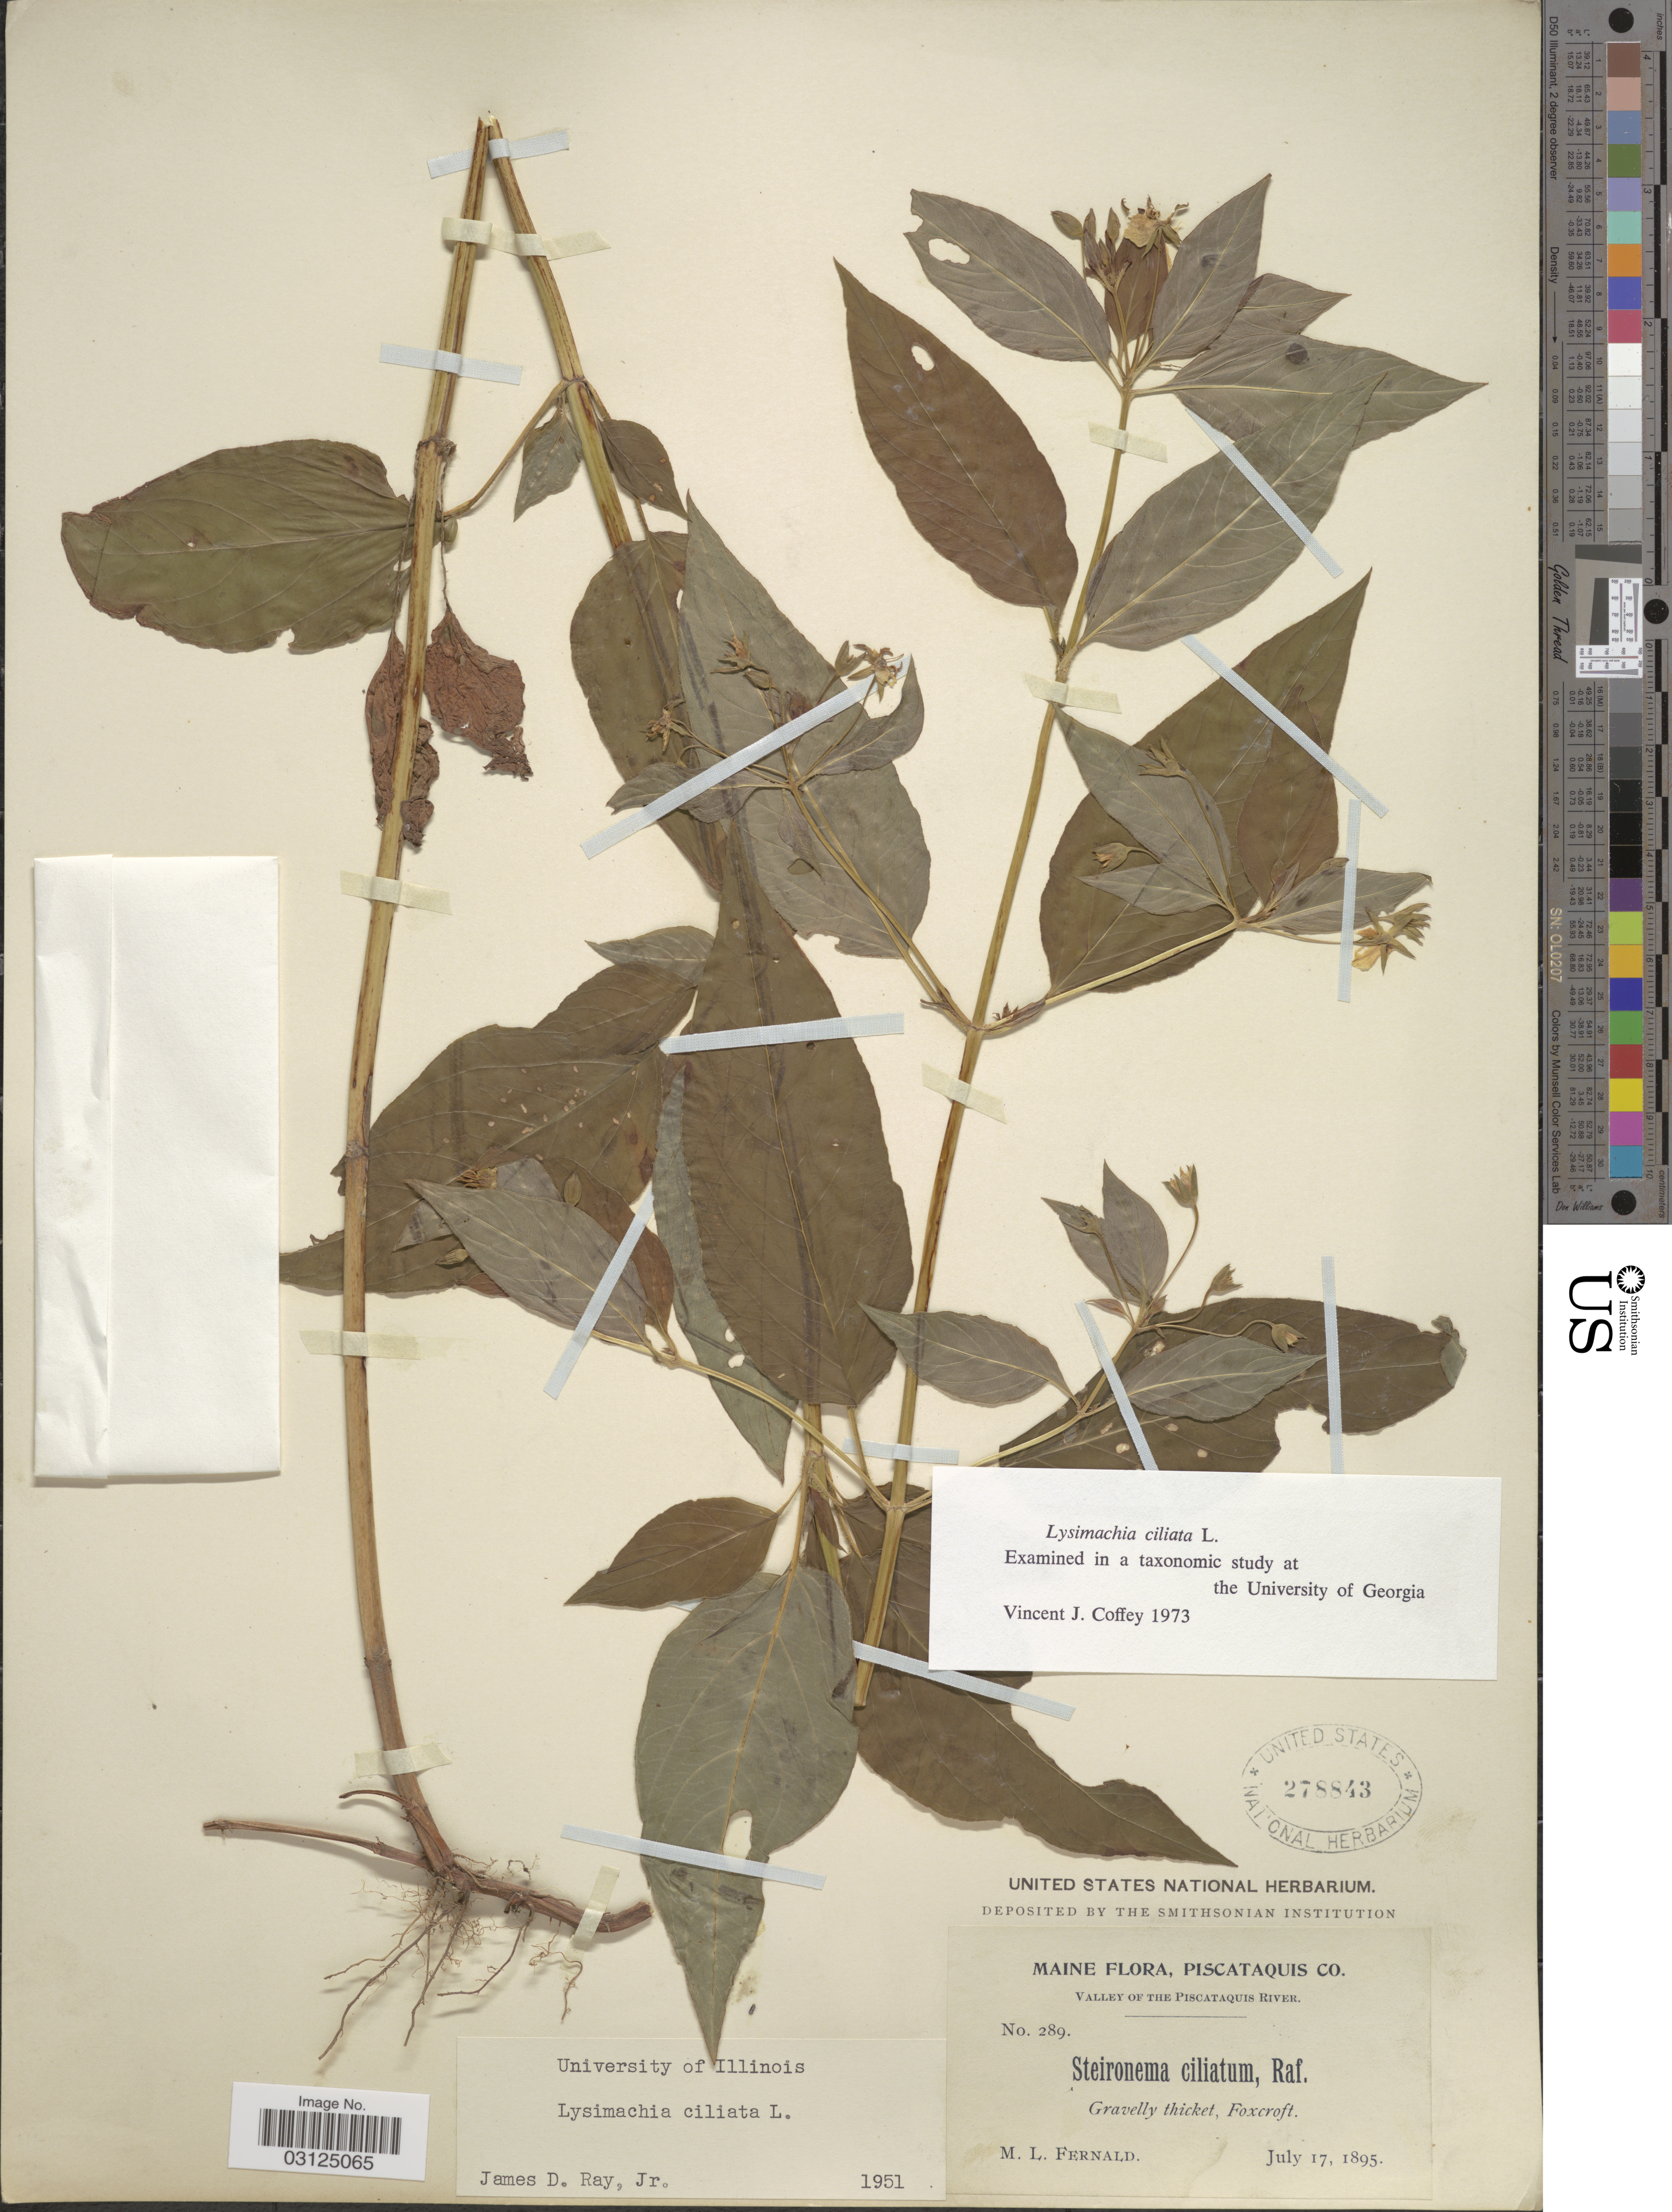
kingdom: Plantae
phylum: Tracheophyta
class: Magnoliopsida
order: Ericales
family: Primulaceae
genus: Lysimachia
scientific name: Lysimachia ciliata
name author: L.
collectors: M. L. Fernald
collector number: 289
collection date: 1895-07-17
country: United States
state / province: Maine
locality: Piscataquis Co, Valley of the Piscataquis River. Gravelly thicket, Foxcroft.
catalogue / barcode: US 278843